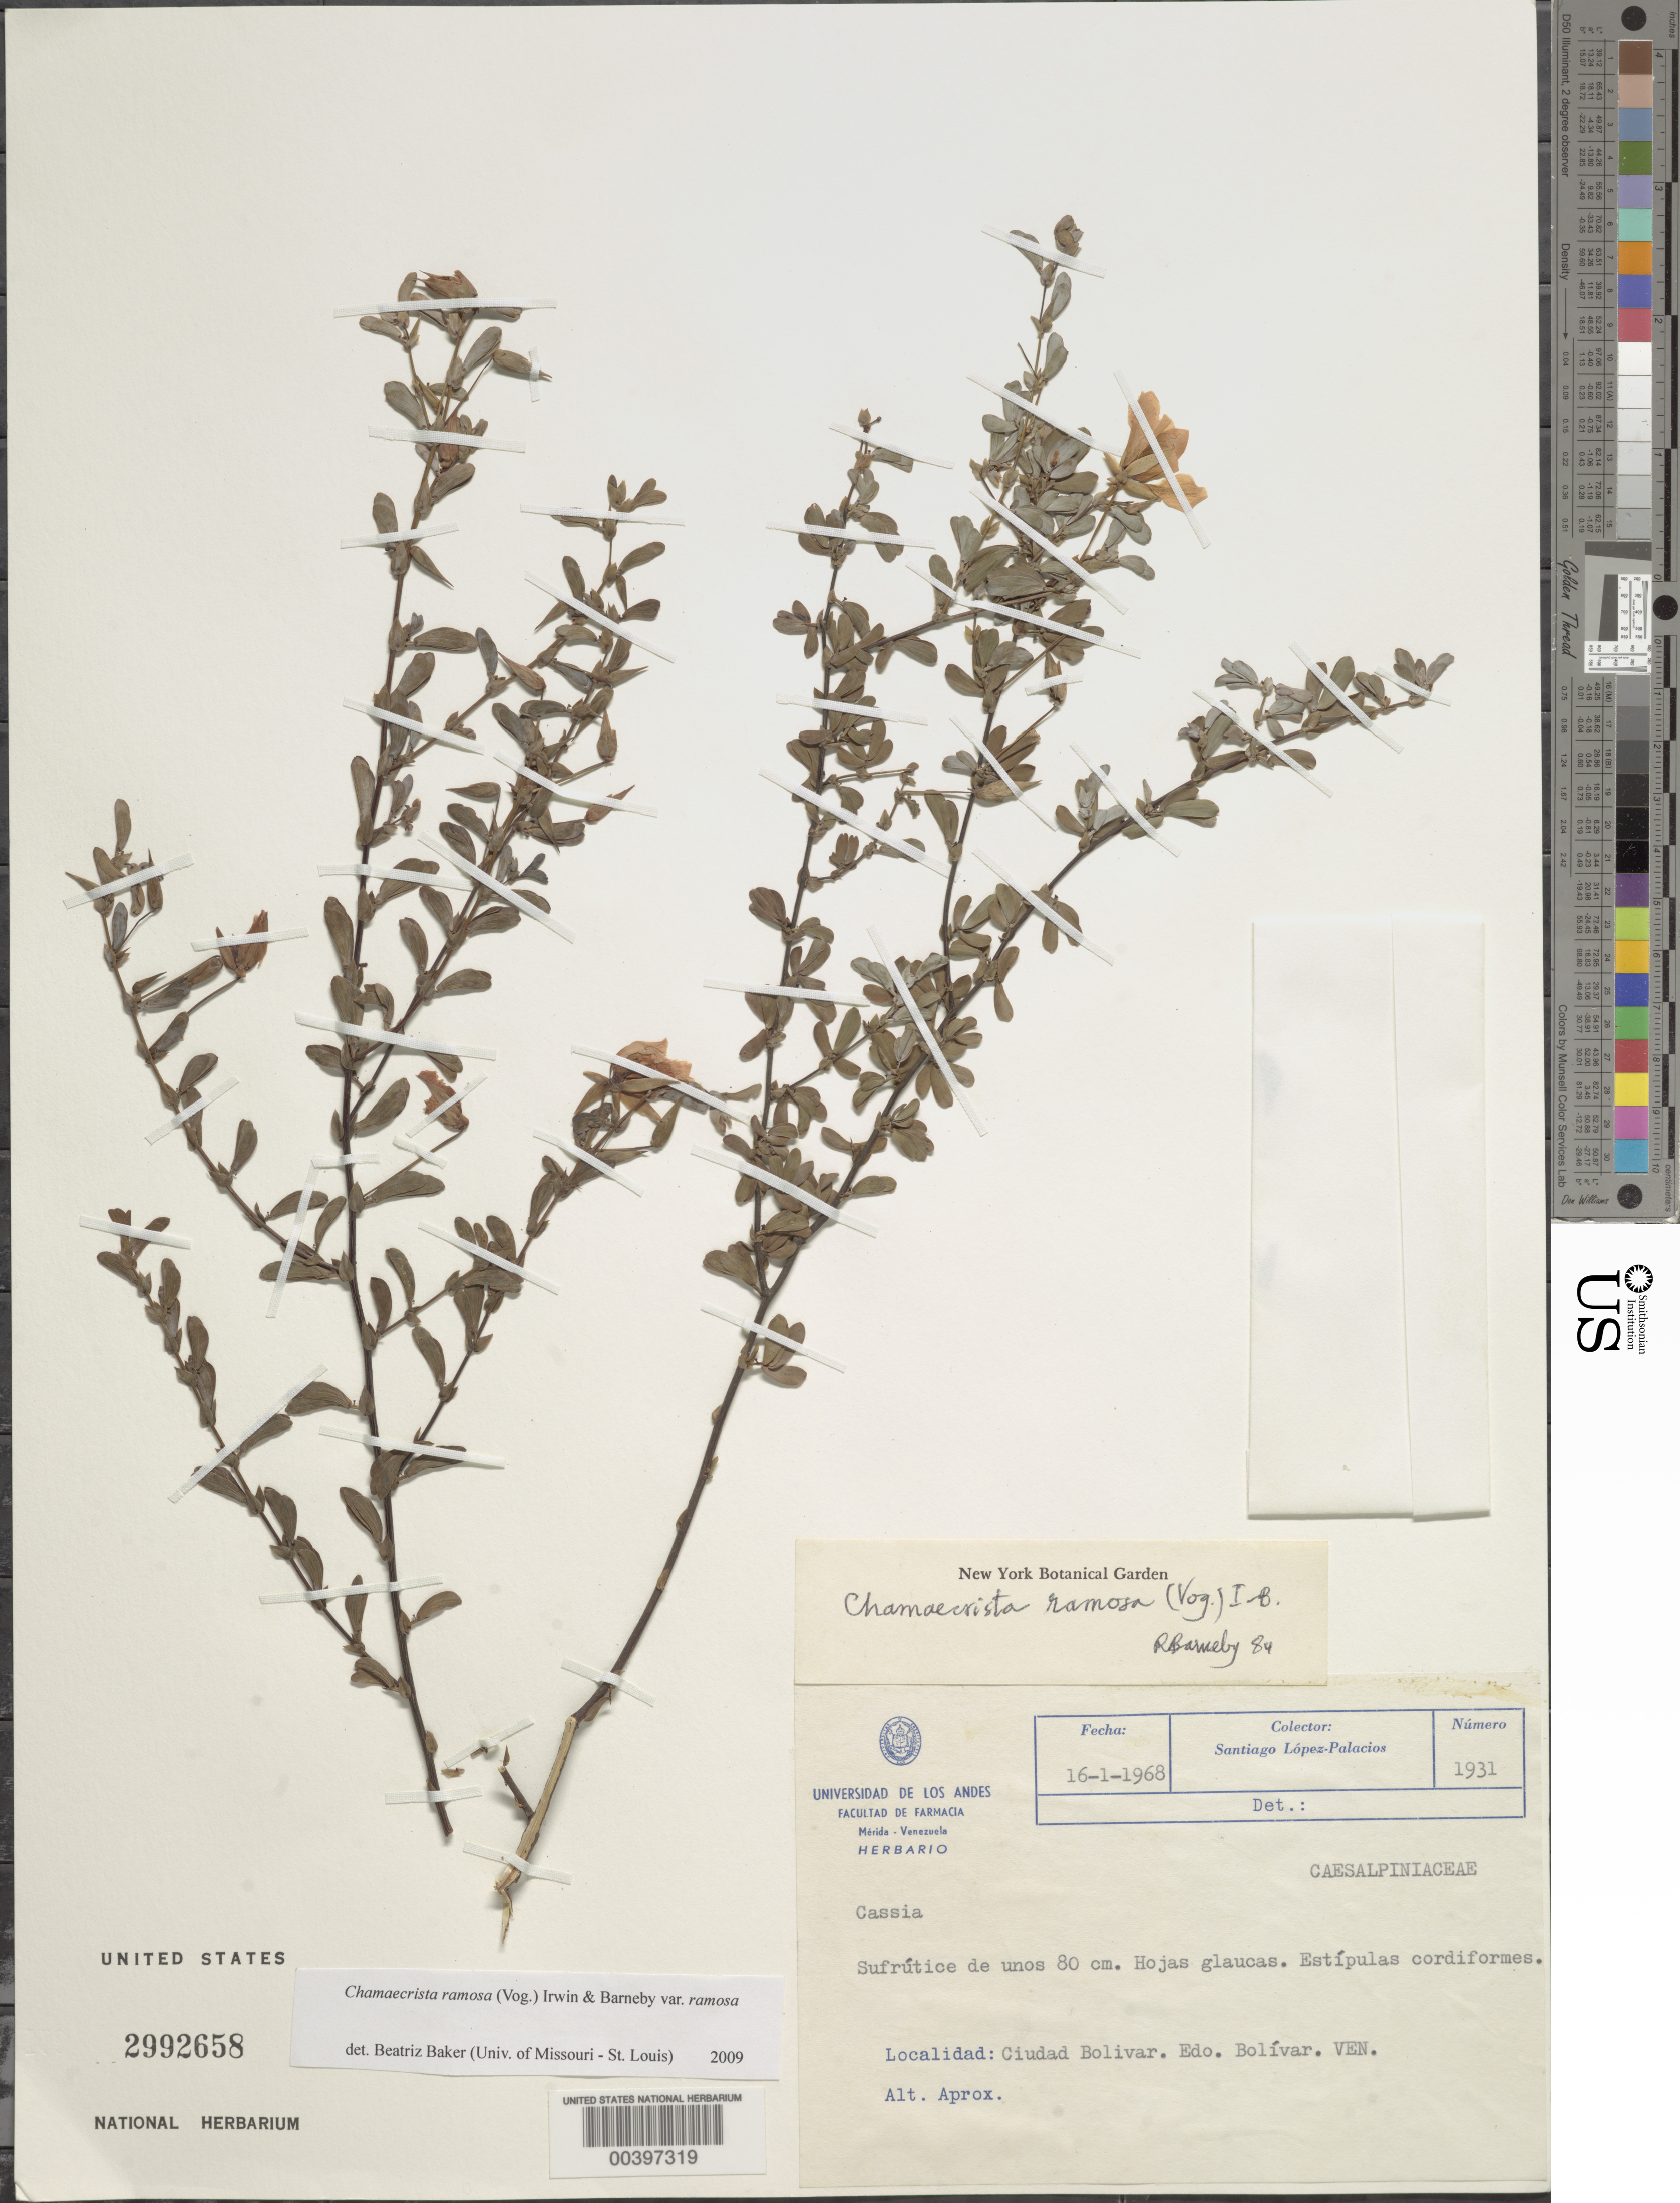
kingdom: Plantae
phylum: Tracheophyta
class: Magnoliopsida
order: Fabales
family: Fabaceae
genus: Chamaecrista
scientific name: Chamaecrista ramosa var. ramosa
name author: (Vogel) H.S. Irwin & Barneby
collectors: S. Lopez P.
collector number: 1931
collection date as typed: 16 Jan 1968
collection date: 1968-01-16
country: Venezuela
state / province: Bolivar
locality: Ciudad Bolivar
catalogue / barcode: US 2992658